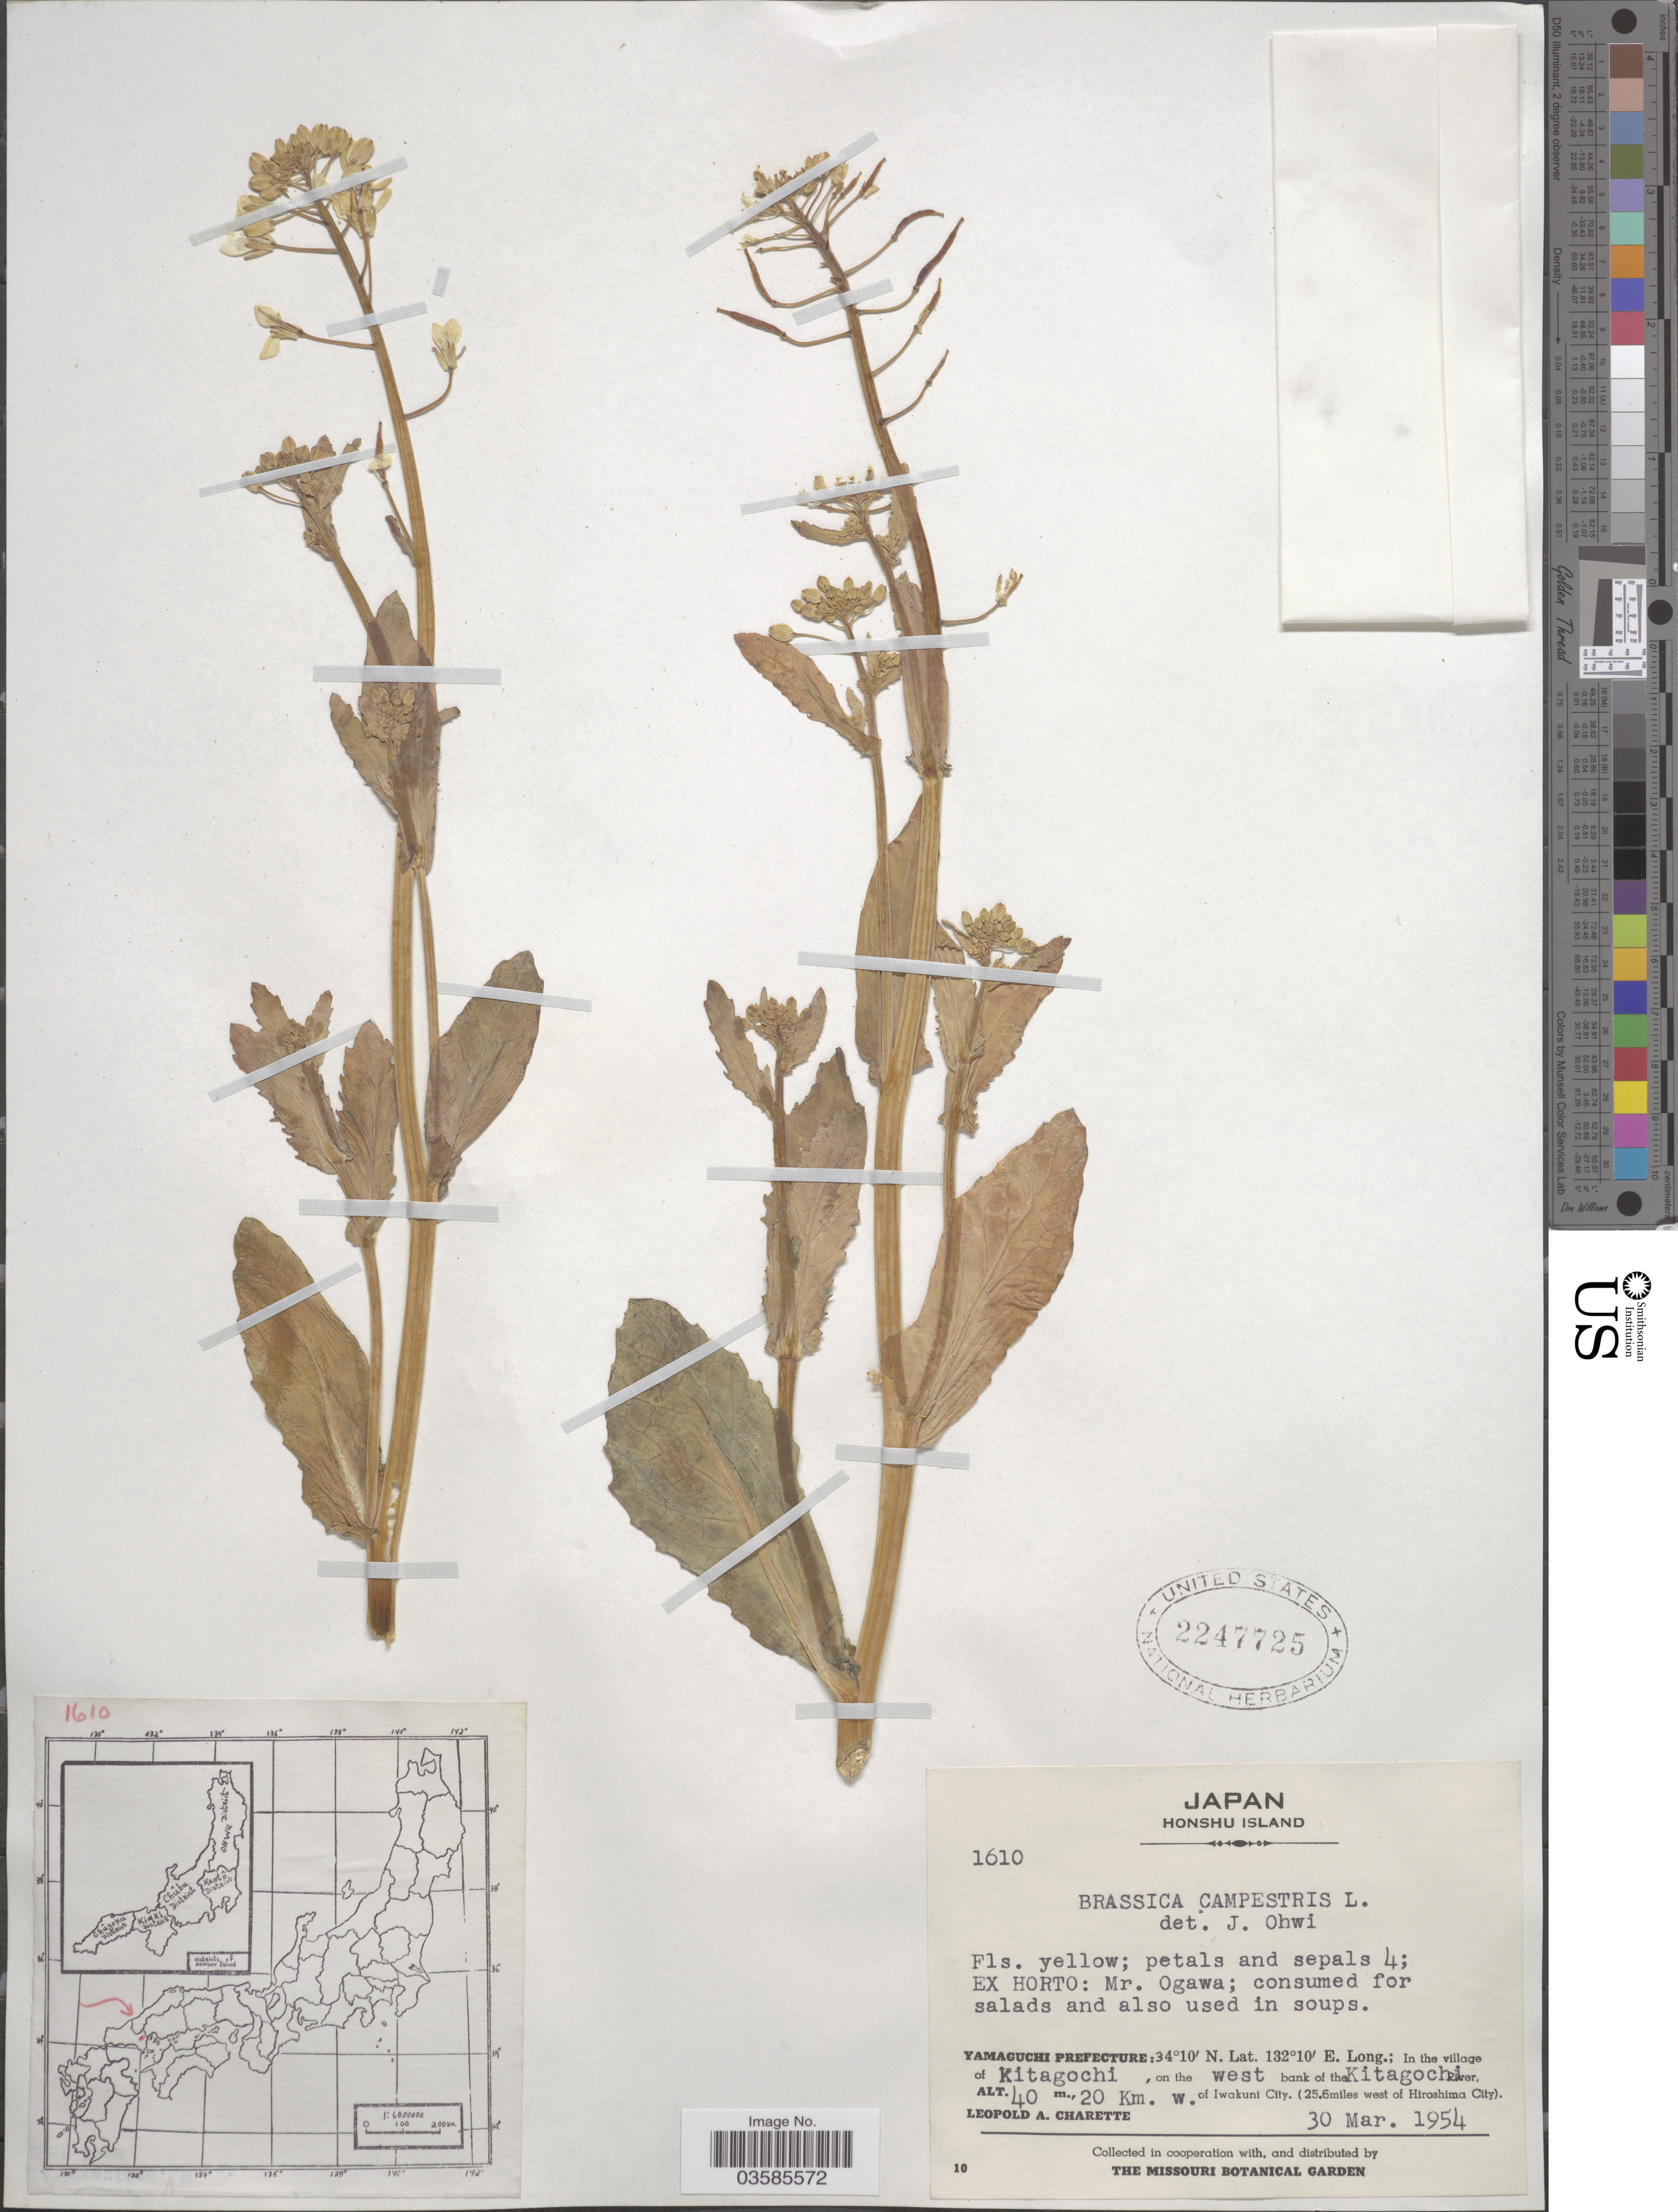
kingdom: Plantae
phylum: Tracheophyta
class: Magnoliopsida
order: Brassicales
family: Brassicaceae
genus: Brassica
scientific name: Brassica campestris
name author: L.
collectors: L. A. Charette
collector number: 1610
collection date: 1954-03-30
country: Japan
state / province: Yamaguti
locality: Yamaguchi Prefecture; In the village of Kitagochi, on the west bank of the Kitagochi River, 20 Km. w. of Iwakuni City (25.6miles west of Hiroshima City).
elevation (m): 40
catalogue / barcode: US 2247725